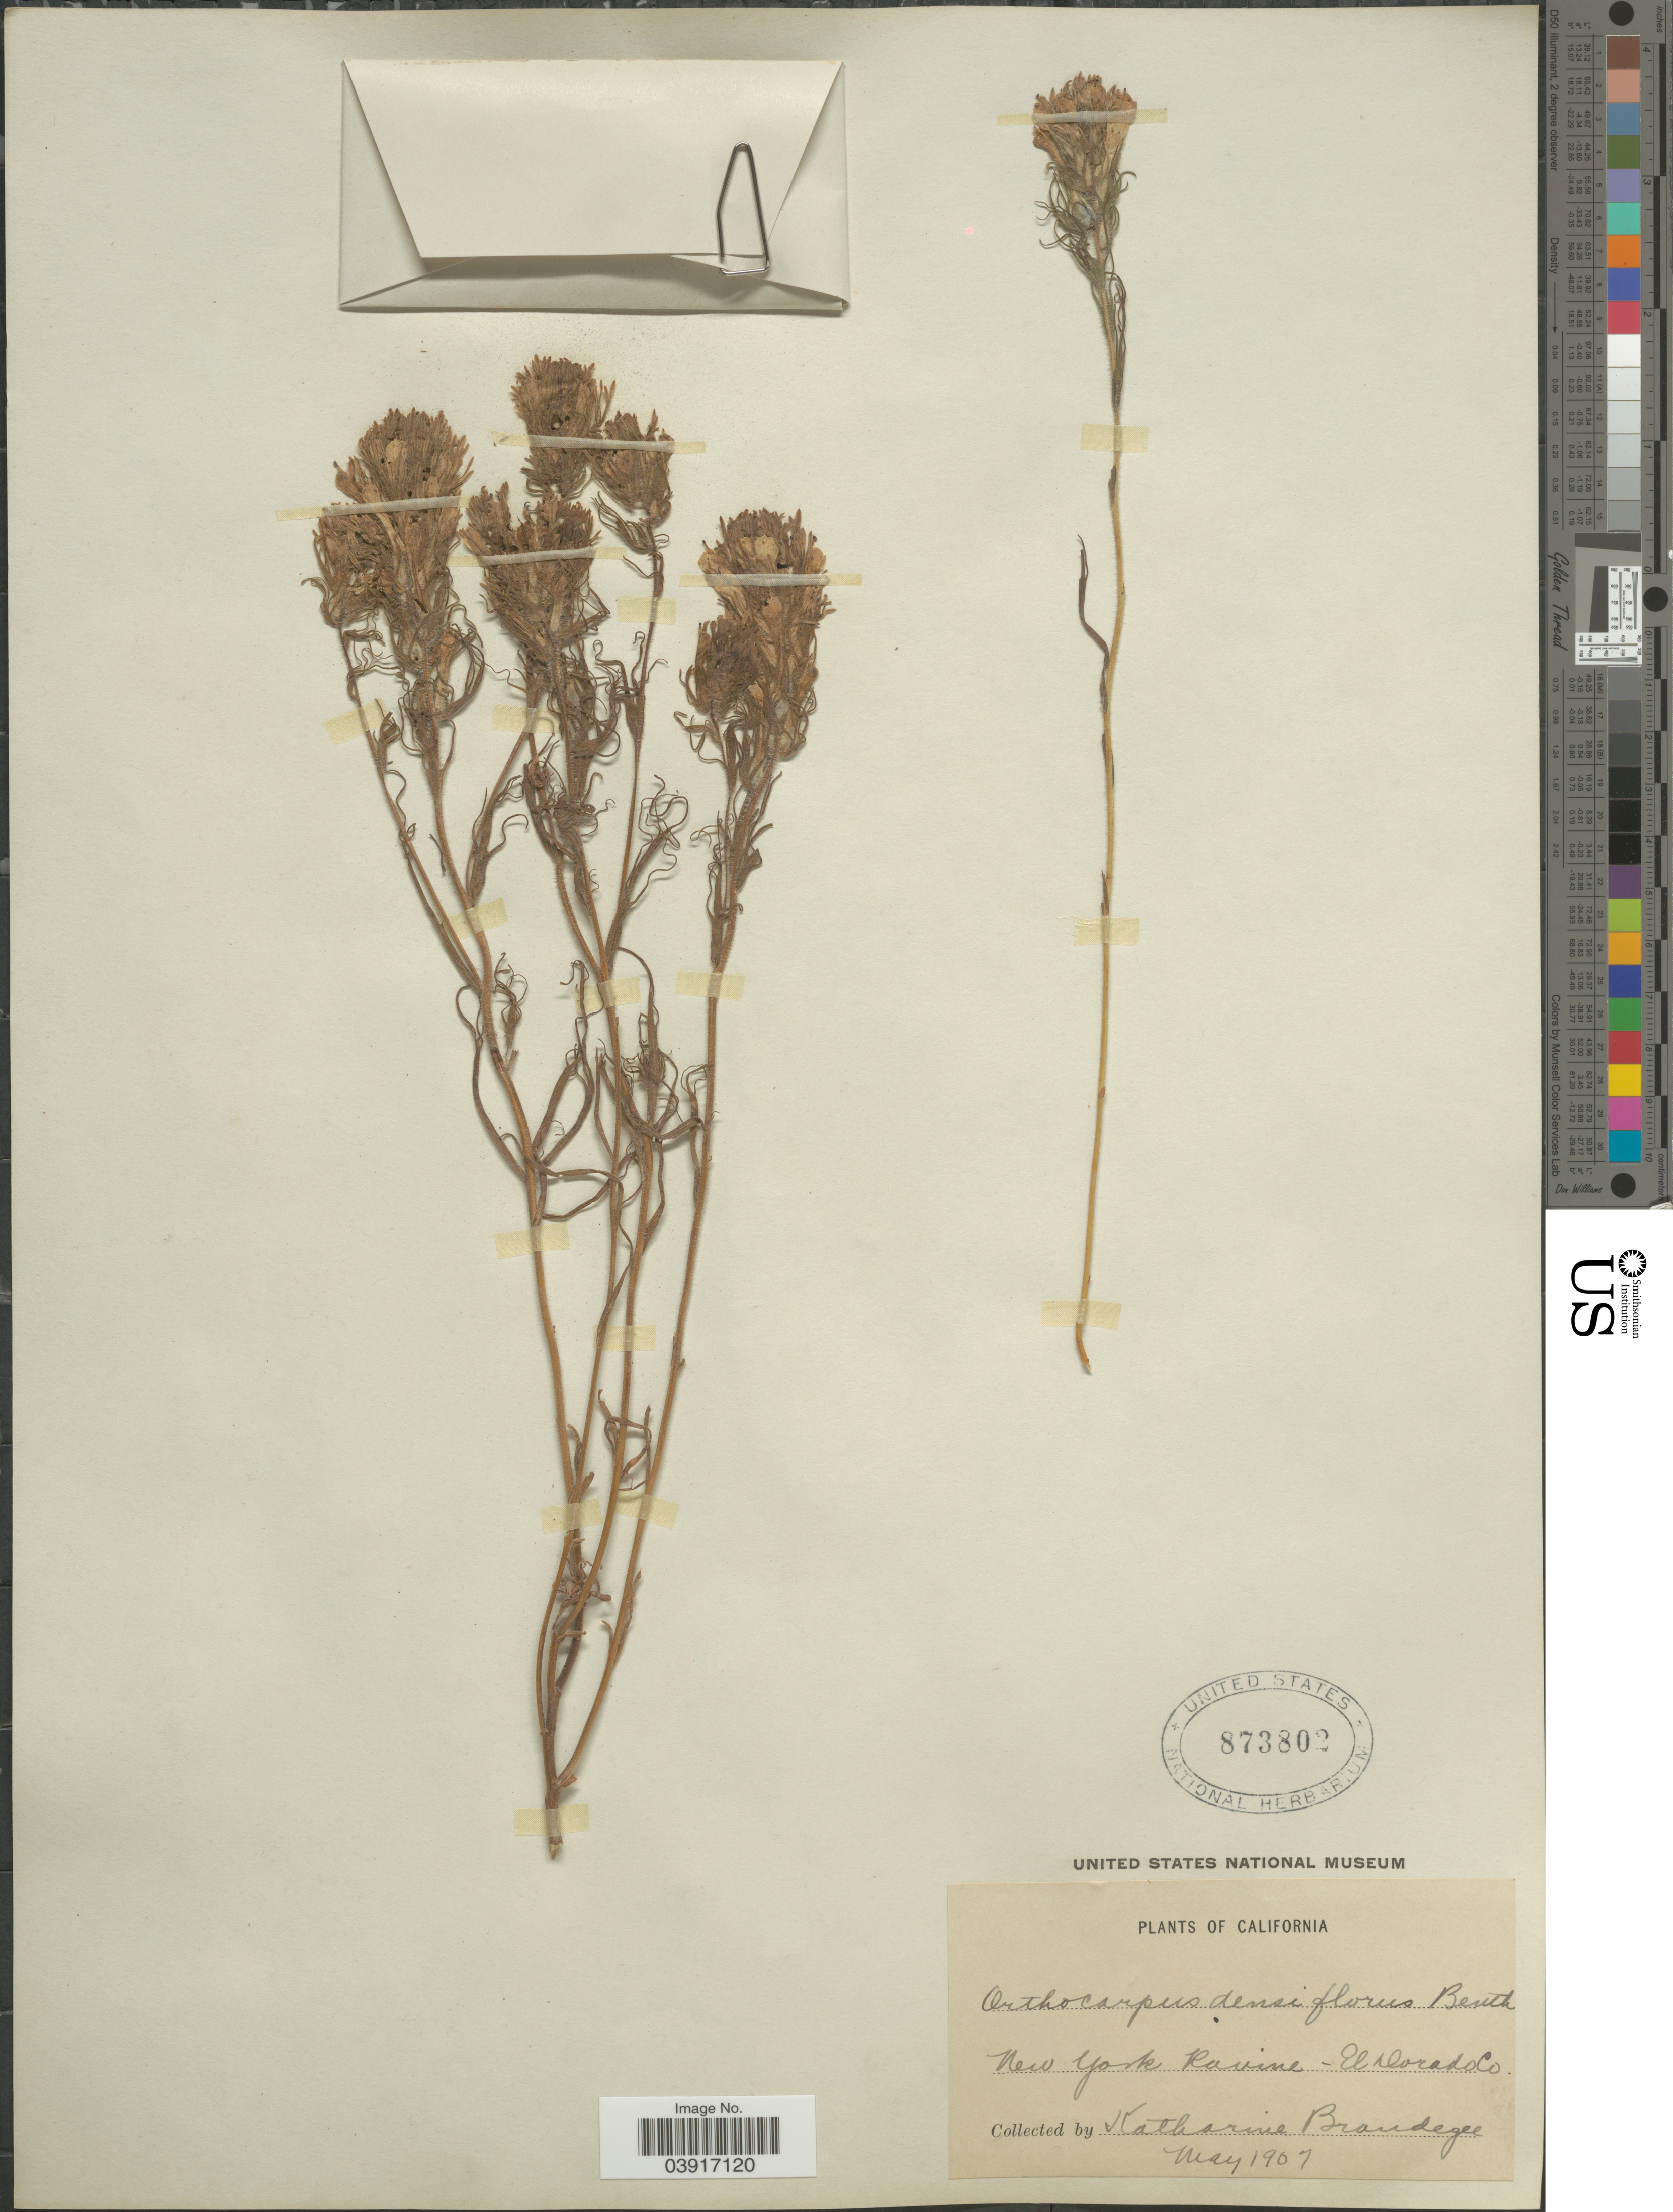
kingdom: Plantae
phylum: Tracheophyta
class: Magnoliopsida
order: Lamiales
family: Orobanchaceae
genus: Orthocarpus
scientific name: Orthocarpus densiflorus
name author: Benth.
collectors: M. K. Brandegee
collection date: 1907-05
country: United States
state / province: California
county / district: El Dorado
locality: New York Ravine - El Dorado Co.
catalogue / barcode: US 873802